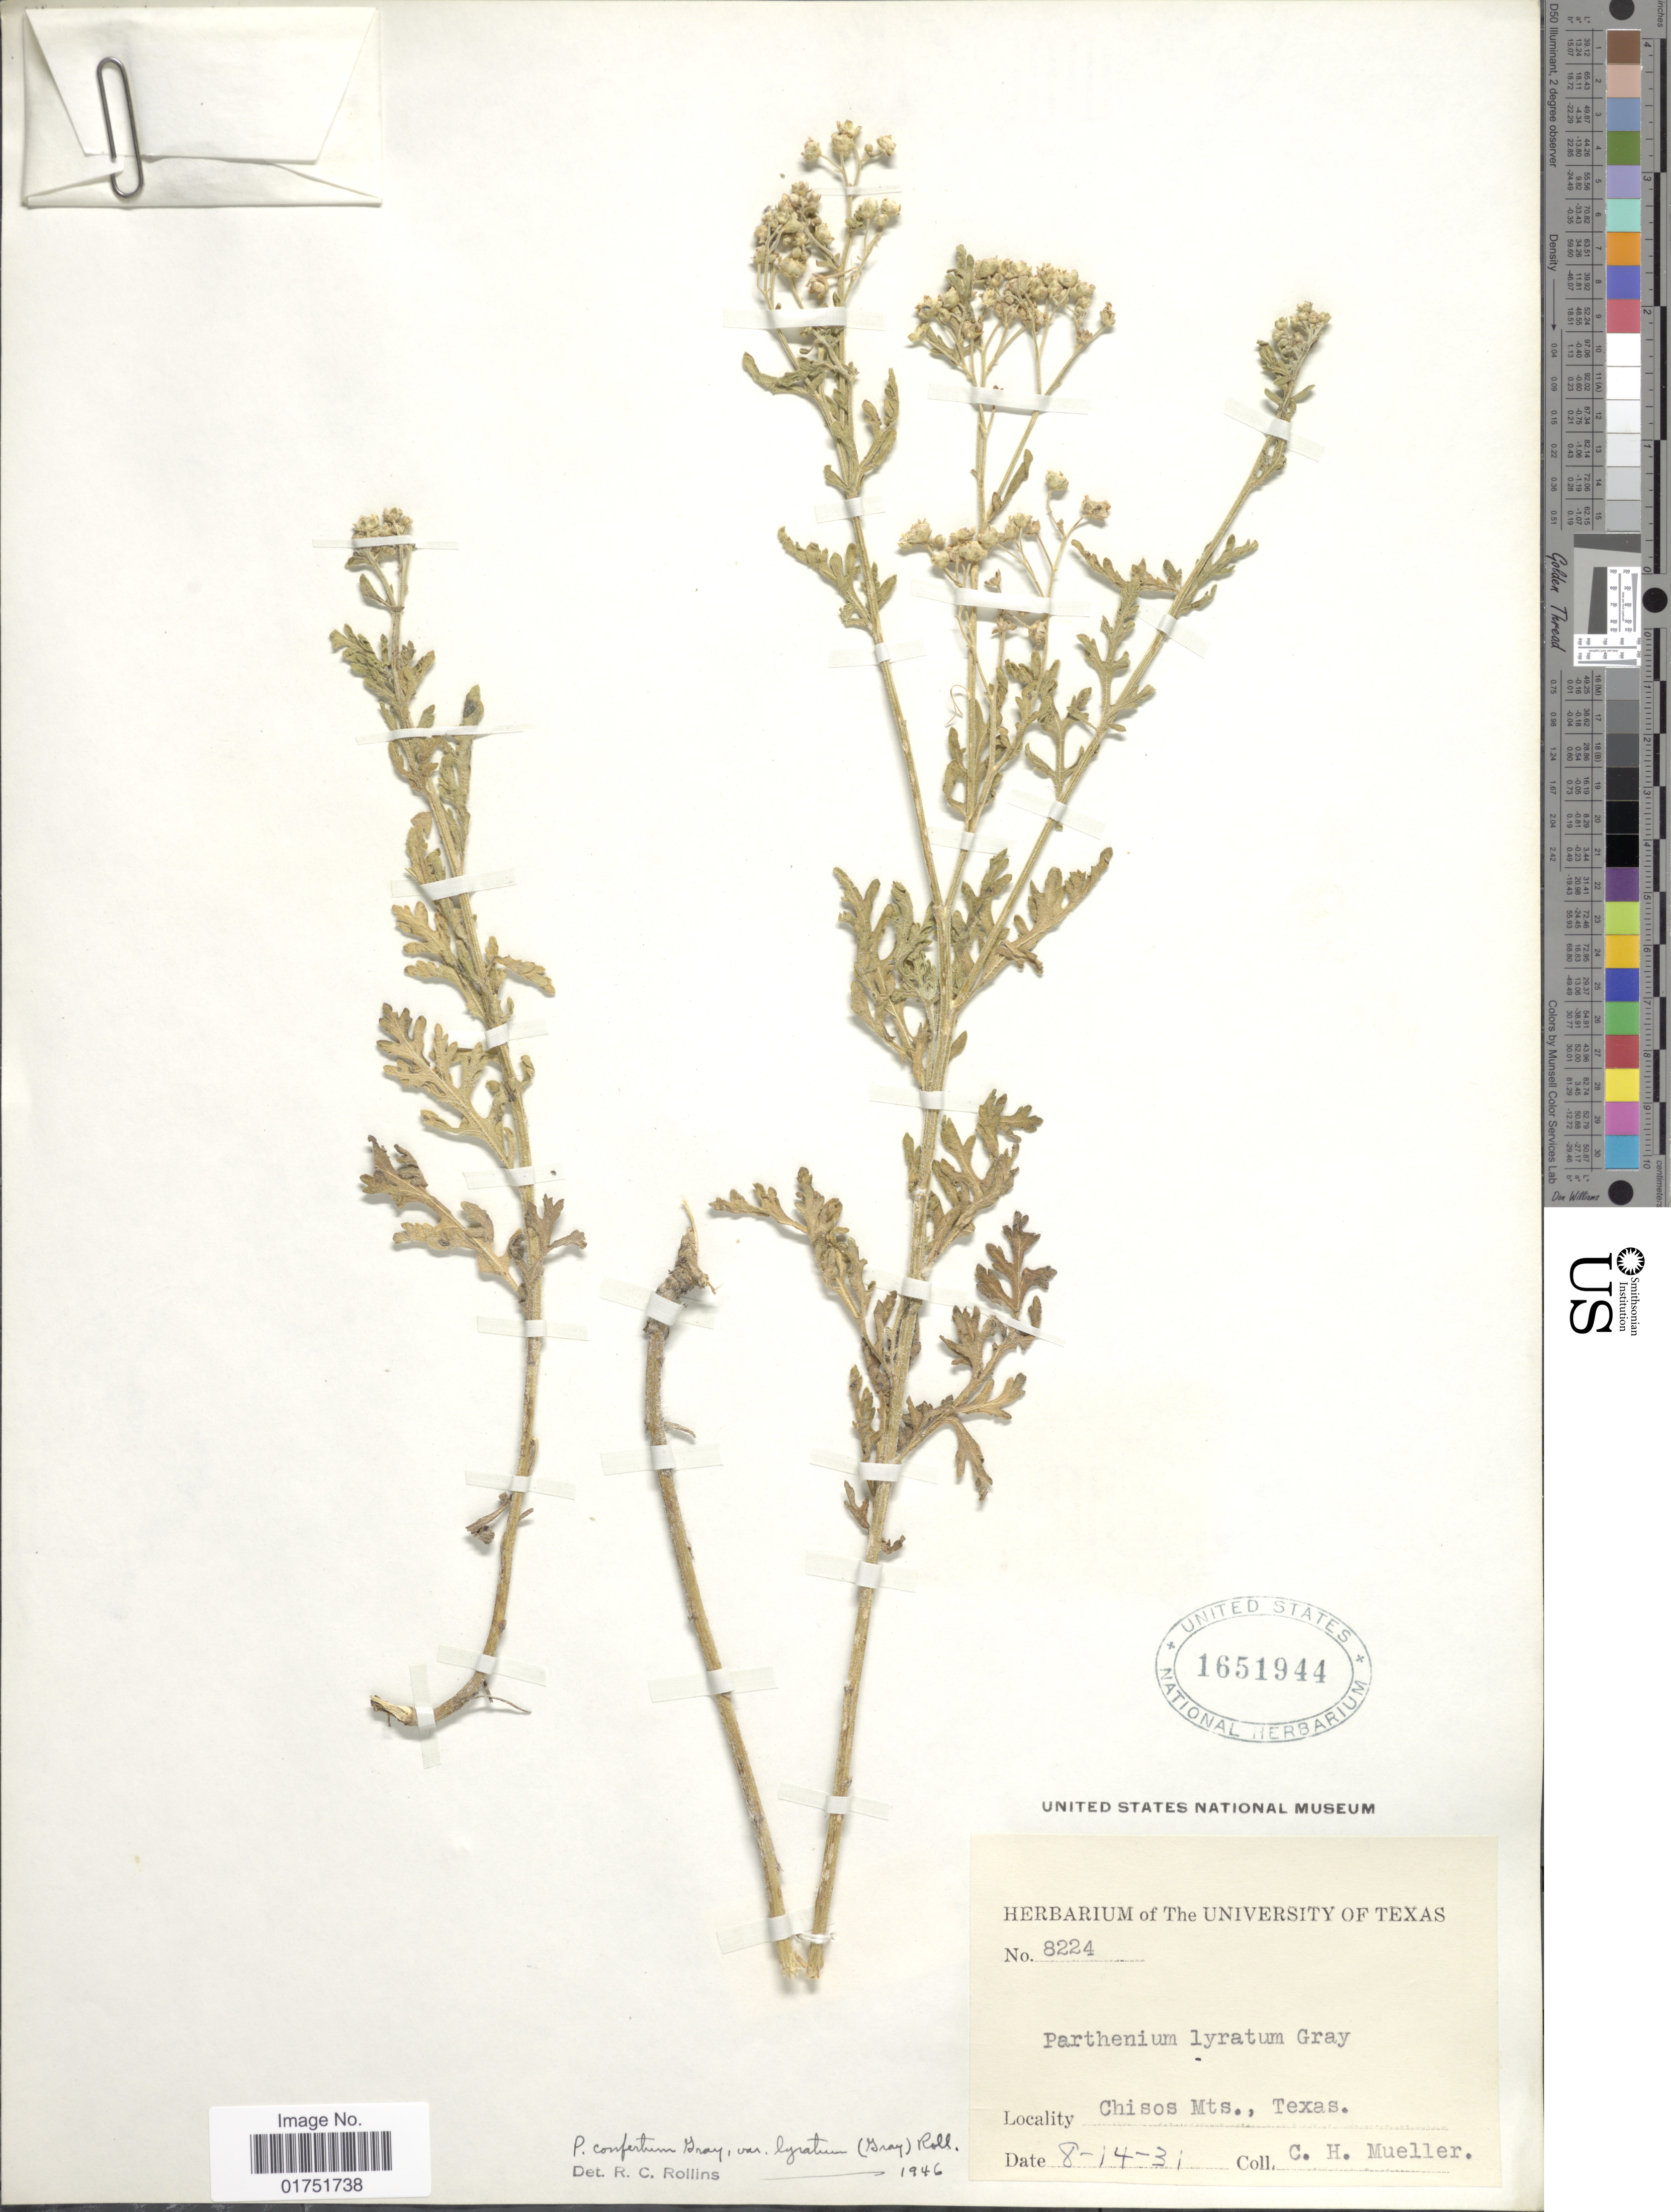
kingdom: Plantae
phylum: Tracheophyta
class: Magnoliopsida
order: Asterales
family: Asteraceae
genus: Parthenium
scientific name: Parthenium confertum var. lyratum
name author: (A. Gray) Rollins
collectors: C. H. Mueller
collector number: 8224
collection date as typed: Transcribed d/m/y: 14/8/31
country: United States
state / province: Texas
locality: Chisos Mts.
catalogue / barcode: US 1651944